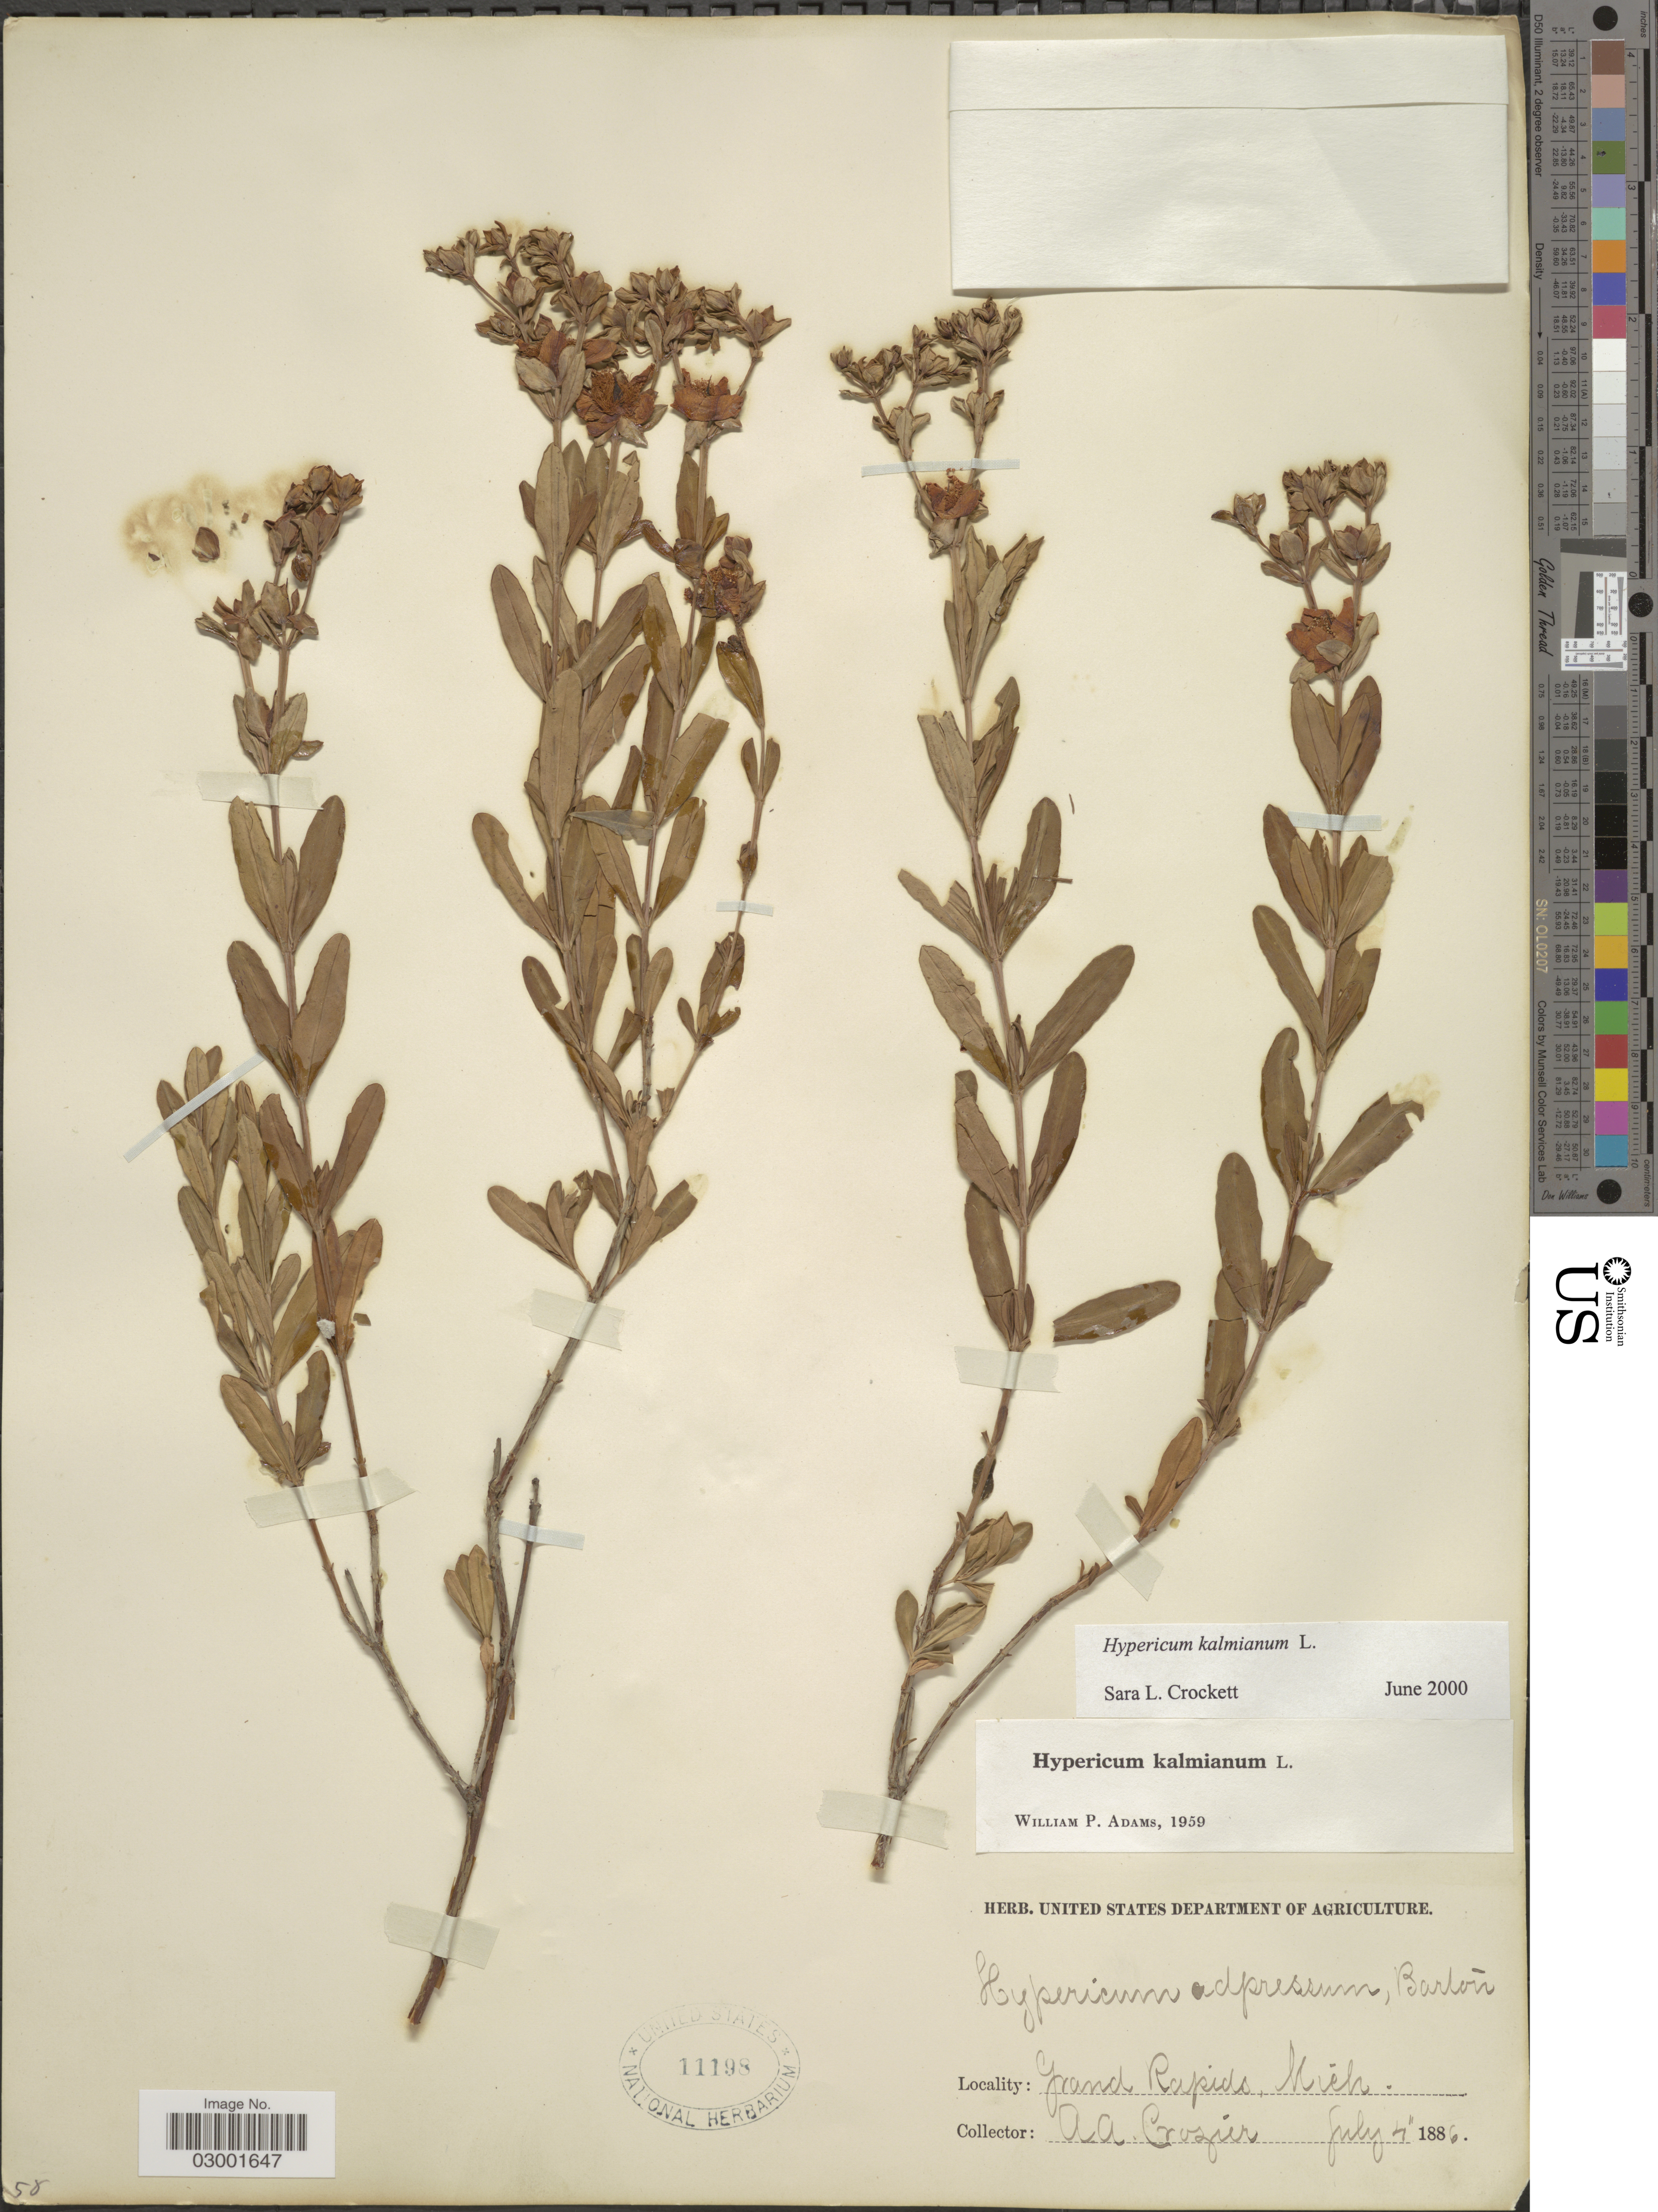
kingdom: Plantae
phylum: Tracheophyta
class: Magnoliopsida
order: Malpighiales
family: Hypericaceae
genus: Hypericum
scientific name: Hypericum kalmianum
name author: L.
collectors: A. Crozier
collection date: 1886-07-04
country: United States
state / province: Michigan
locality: Grand Rapids, Mich.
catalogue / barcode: US 11198